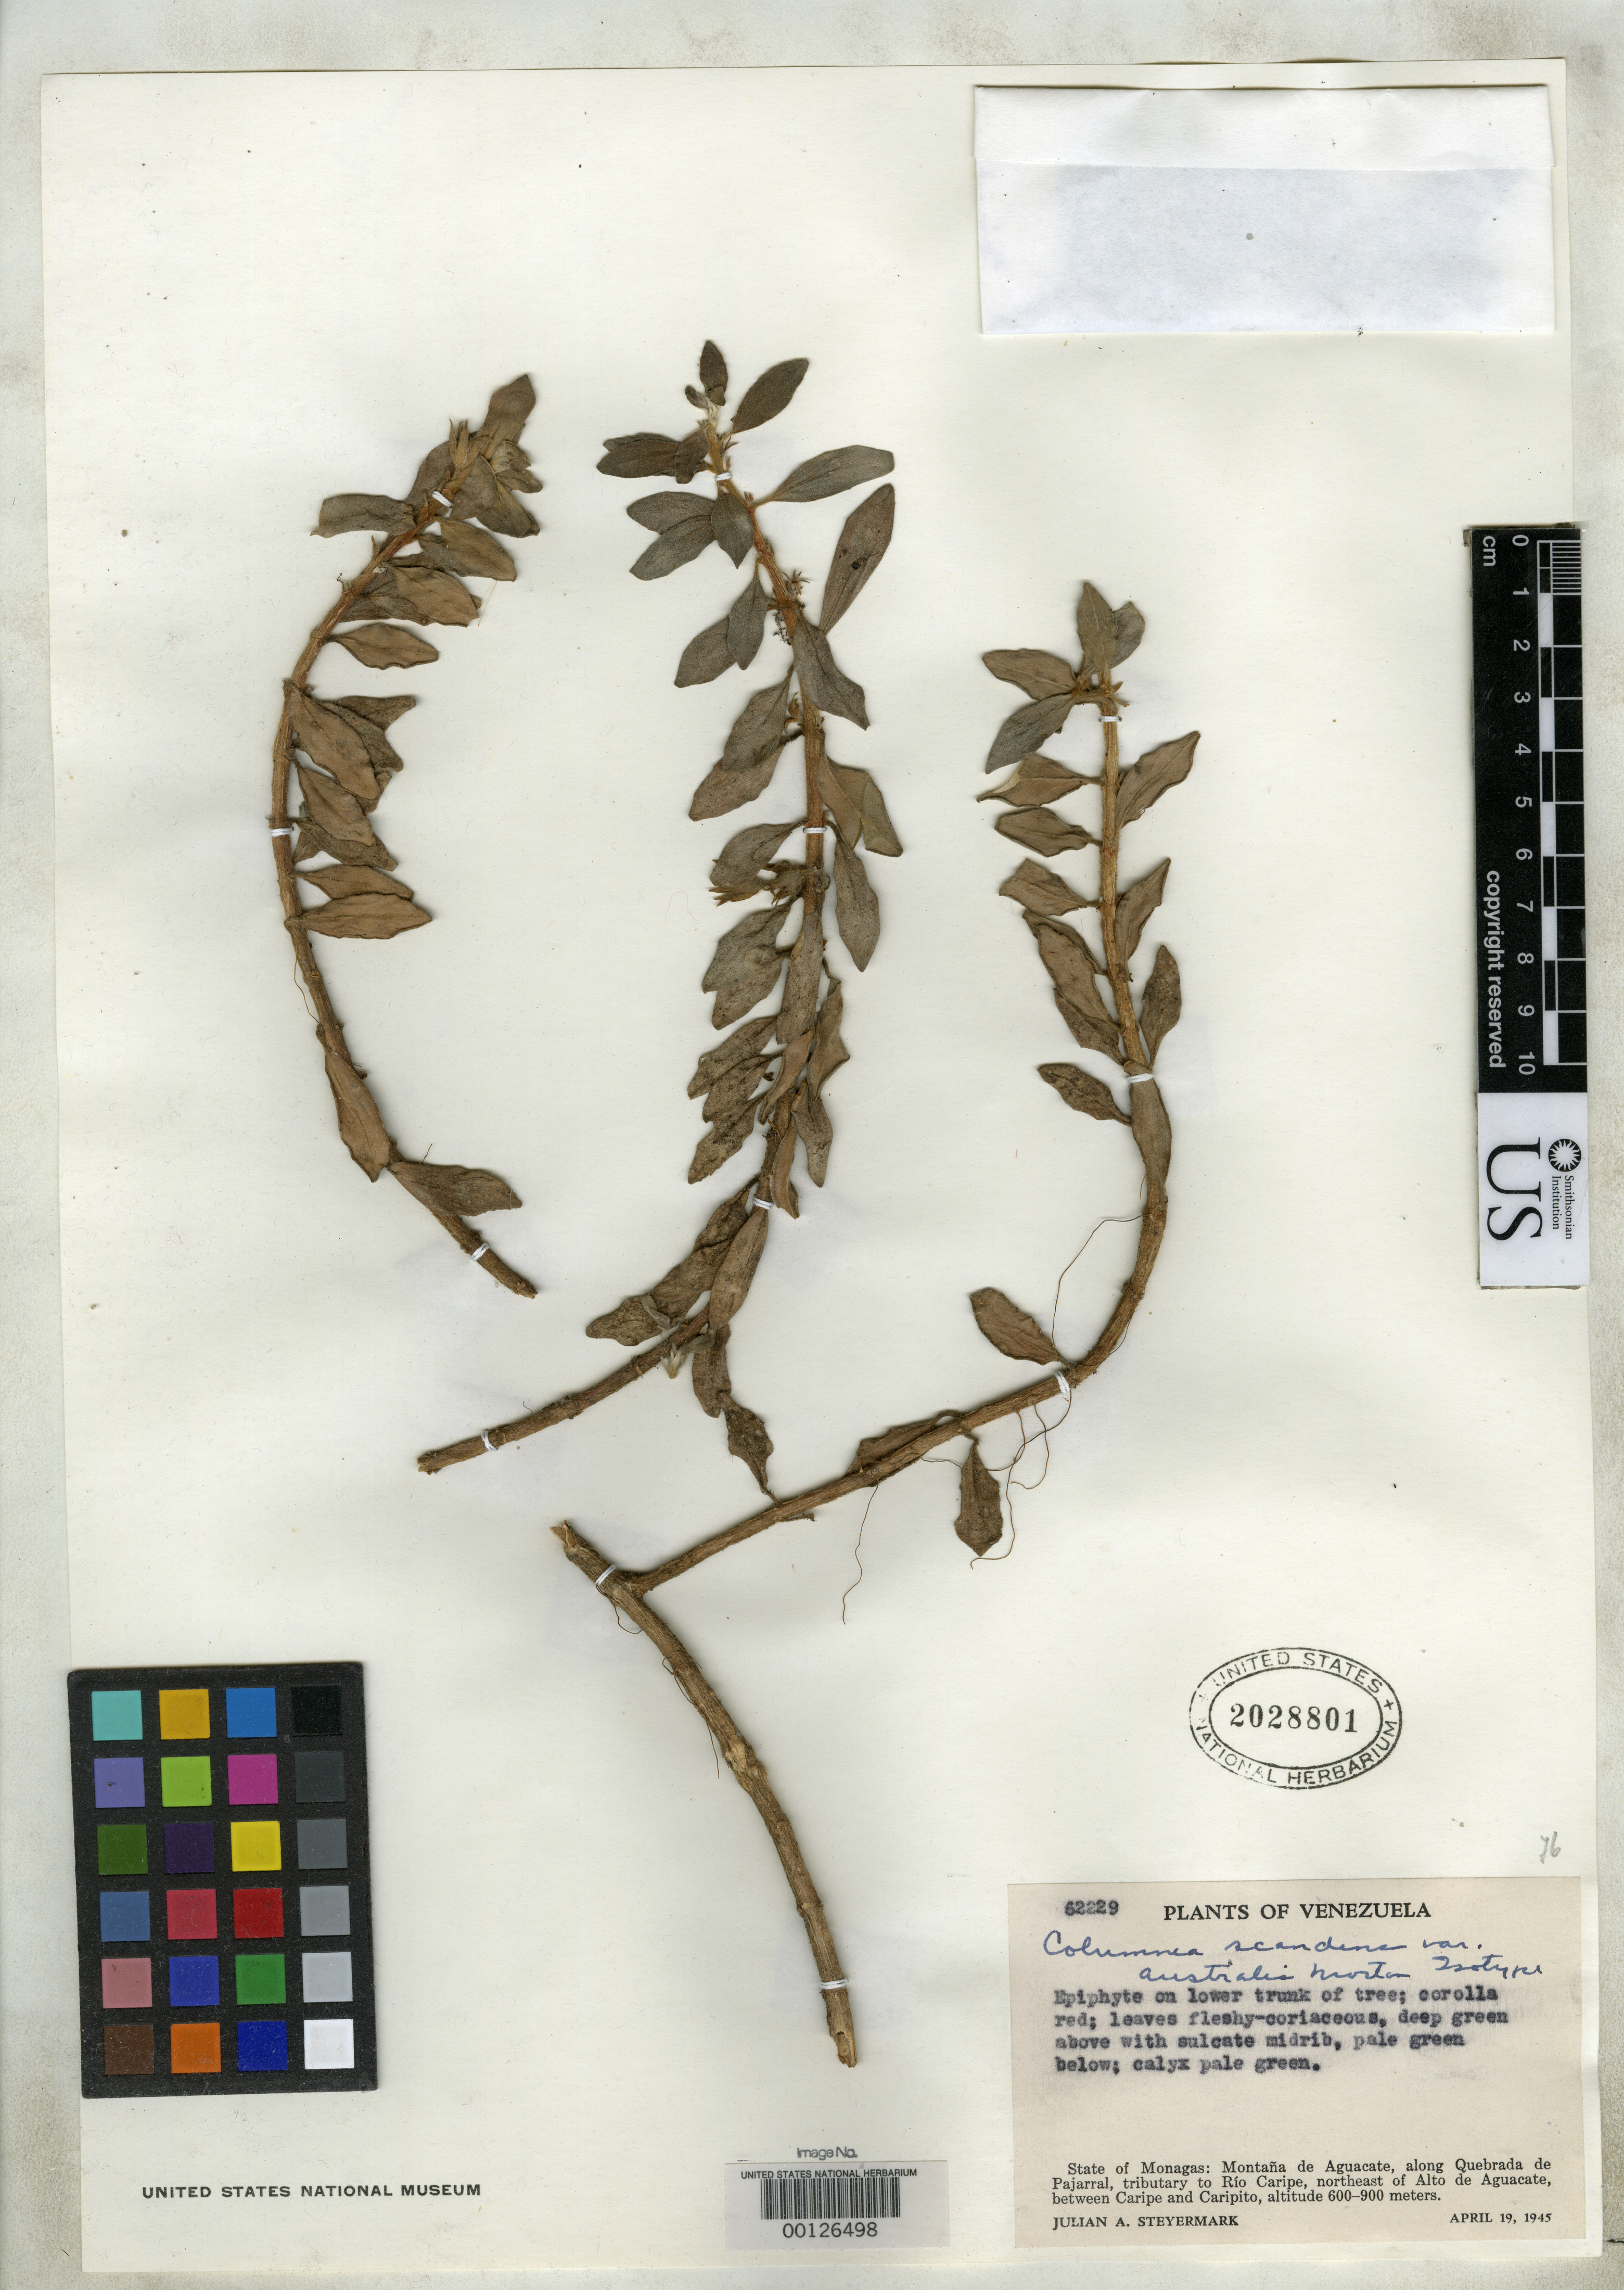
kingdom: Plantae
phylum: Tracheophyta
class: Magnoliopsida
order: Lamiales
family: Gesneriaceae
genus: Columnea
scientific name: Columnea scandens var. australis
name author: C.V. Morton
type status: Isotype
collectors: J. Steyermark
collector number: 62229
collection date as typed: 19 Apr 1945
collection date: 1945-04-19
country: Venezuela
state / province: Monagas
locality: Between Caripe and Caripito, Montana de Aguacate, along Quebrada de Pajarral.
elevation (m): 600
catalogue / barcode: US 2028801